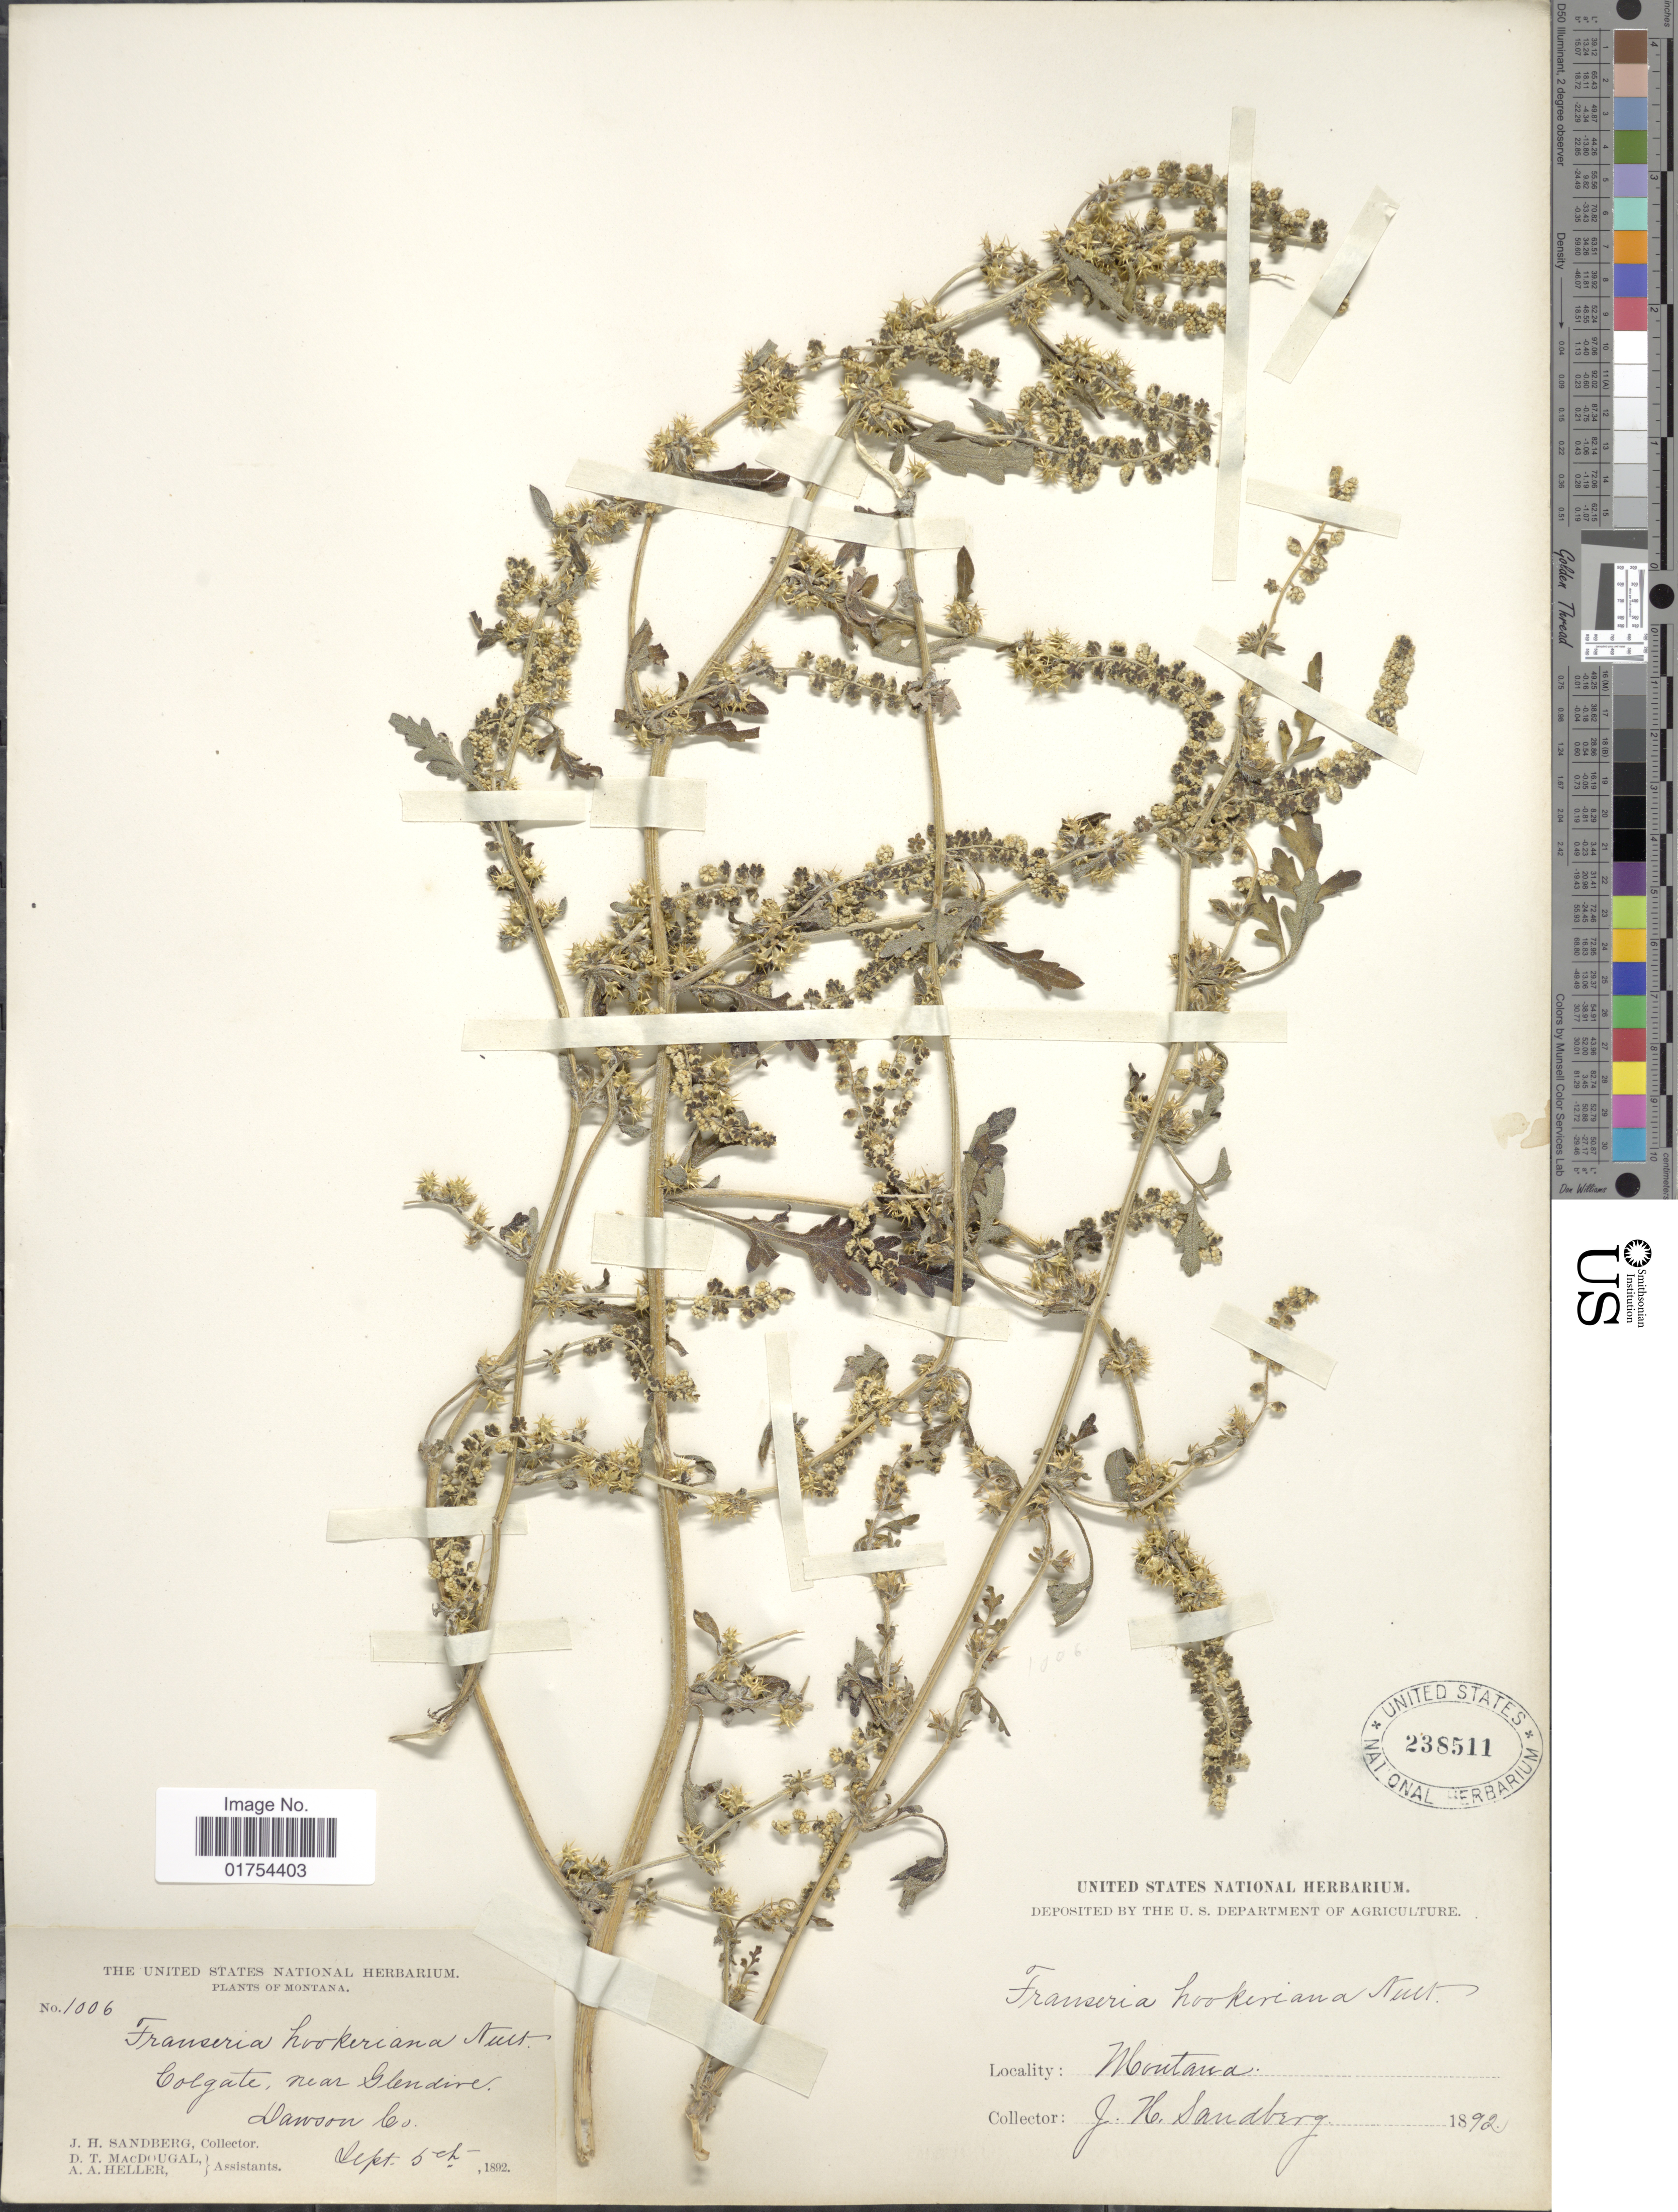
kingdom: Plantae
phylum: Tracheophyta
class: Magnoliopsida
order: Asterales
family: Asteraceae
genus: Franseria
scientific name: Franseria acanthicarpa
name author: Coville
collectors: J. H. Sandberg, D. T. MacDougal & A. A. Heller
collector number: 1006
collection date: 1892-09-05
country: United States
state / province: Montana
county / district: Dawson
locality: Colgate, near Glendive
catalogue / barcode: US 238511